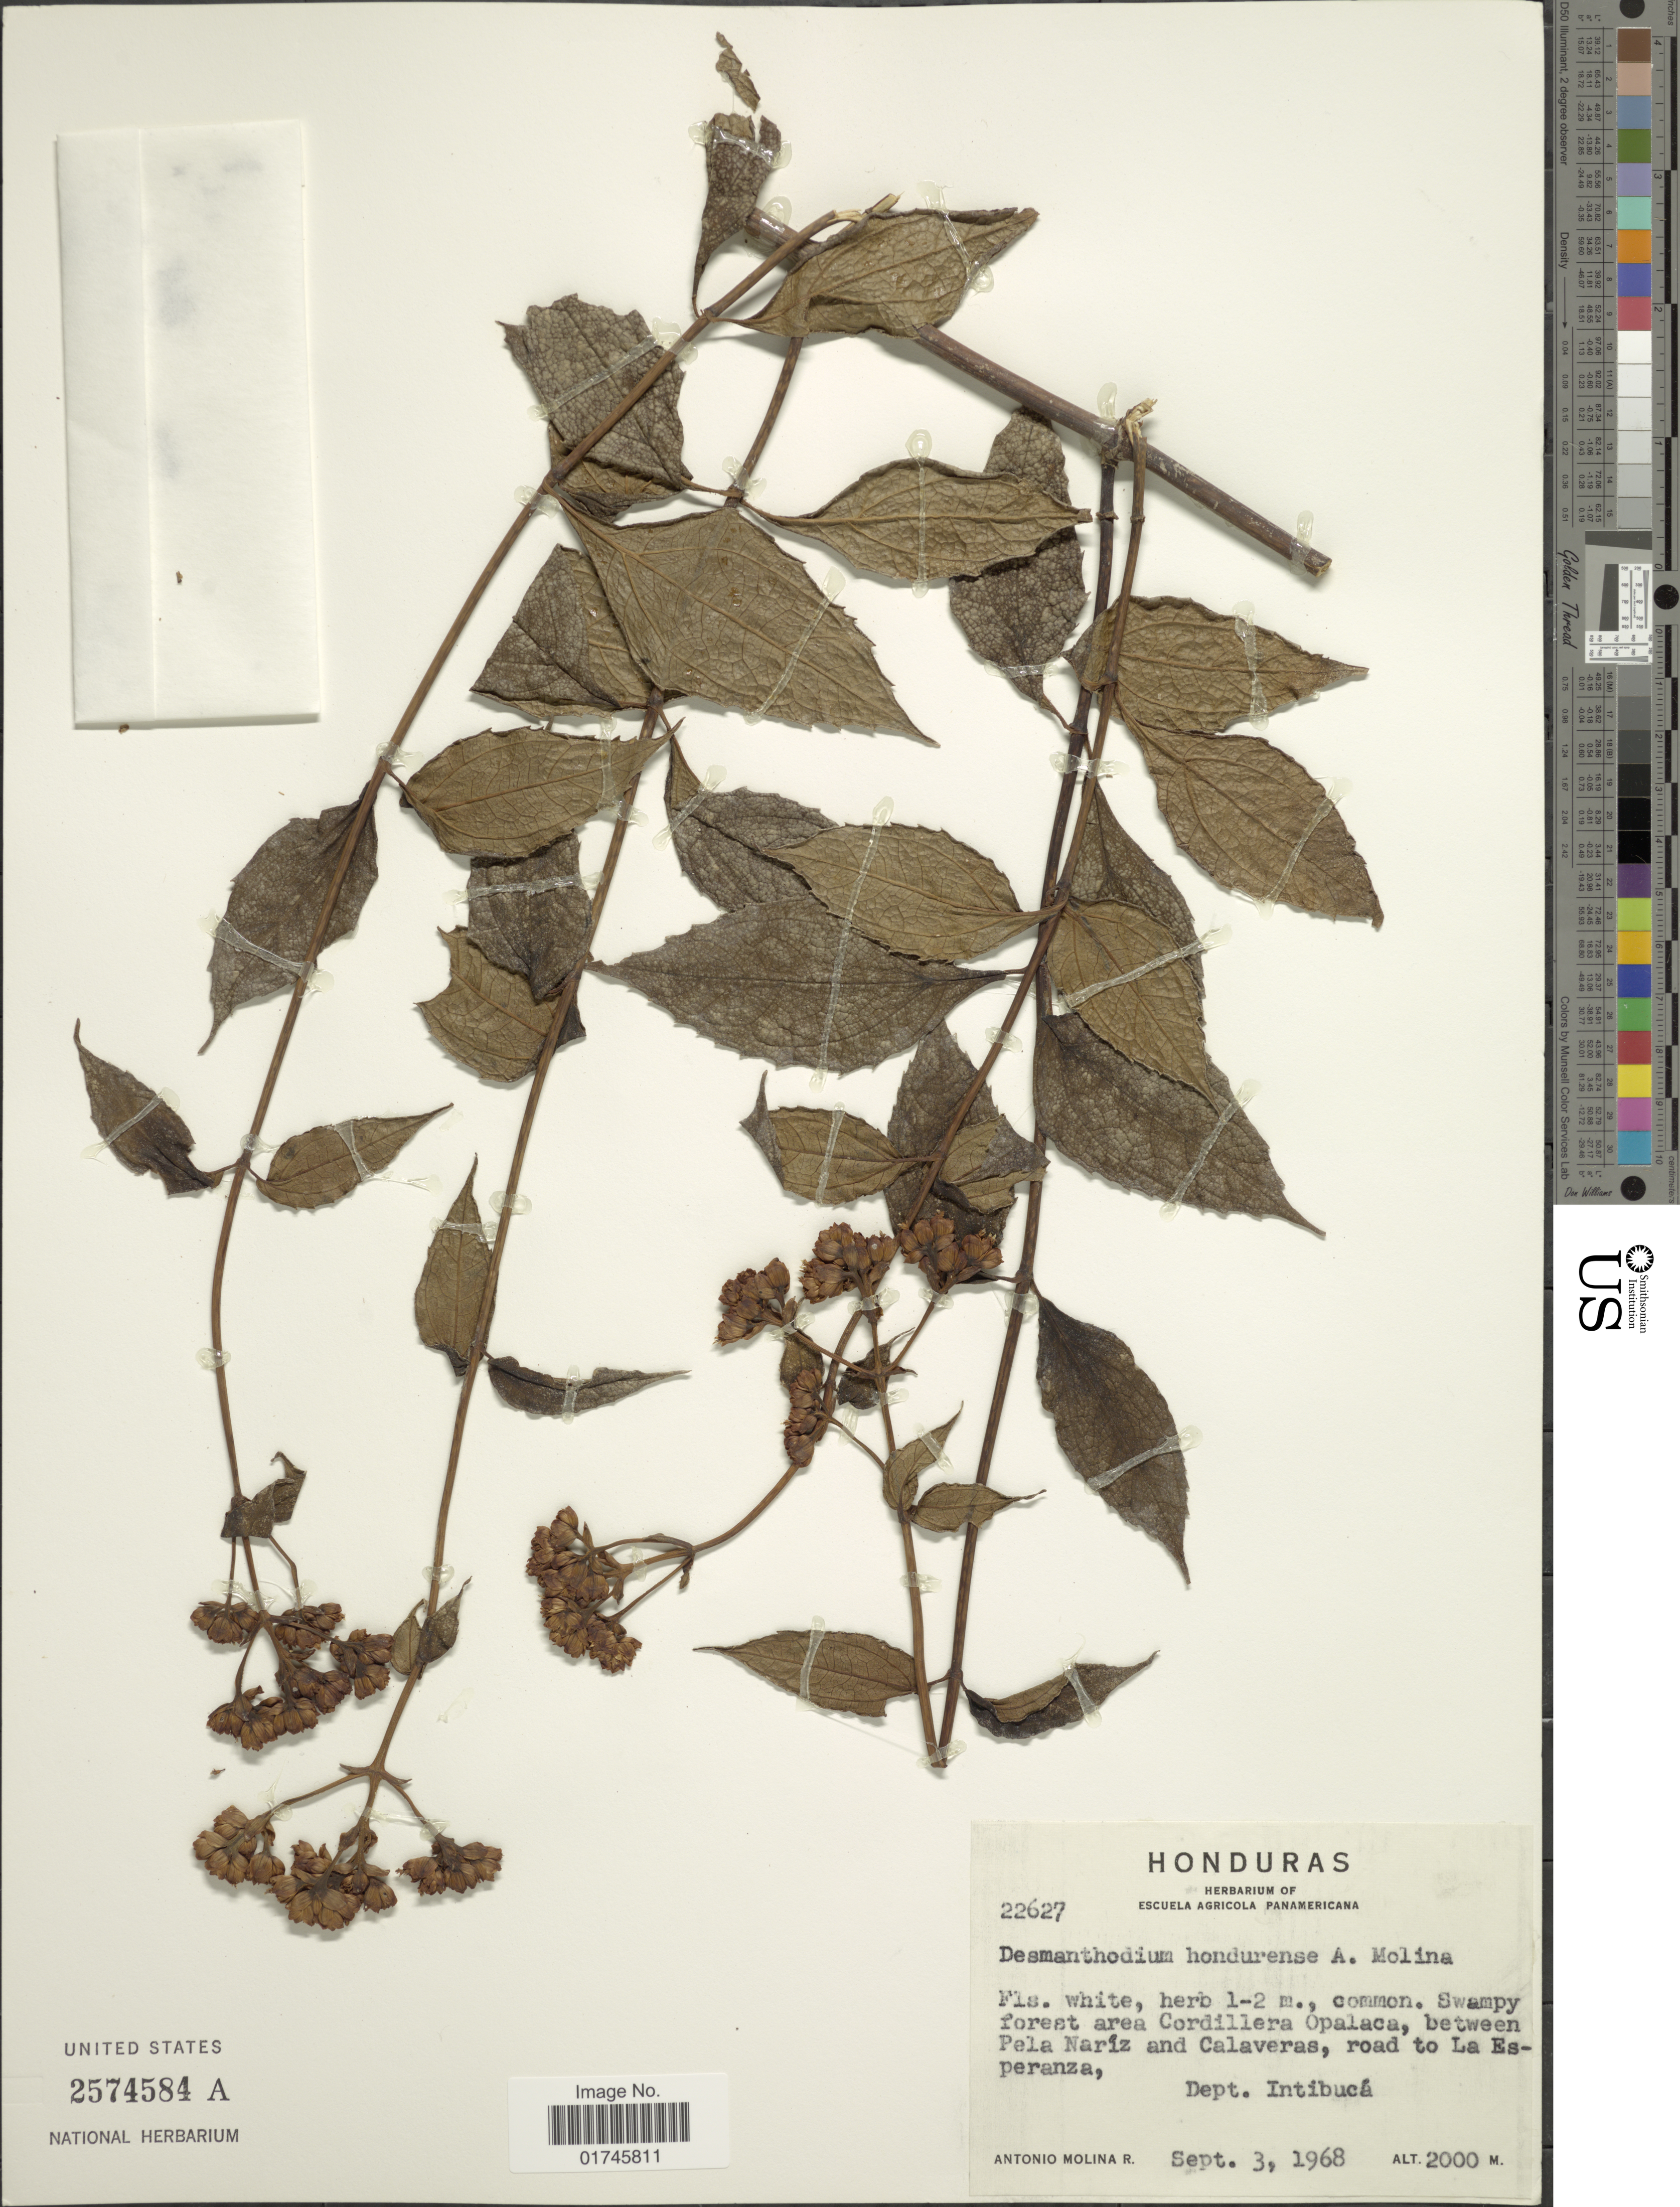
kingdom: Plantae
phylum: Tracheophyta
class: Magnoliopsida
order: Asterales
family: Asteraceae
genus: Desmanthodium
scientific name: Desmanthodium hondurense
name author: Molina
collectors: A. Molina R.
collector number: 22627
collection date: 1968-09-03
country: Honduras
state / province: Intibuca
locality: Swampy forest area Cordillera Opalaca, between pela Nariz and Calaveras, road to La Esperanza.Dept. Intibuca.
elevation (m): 2000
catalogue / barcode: US 2574584A